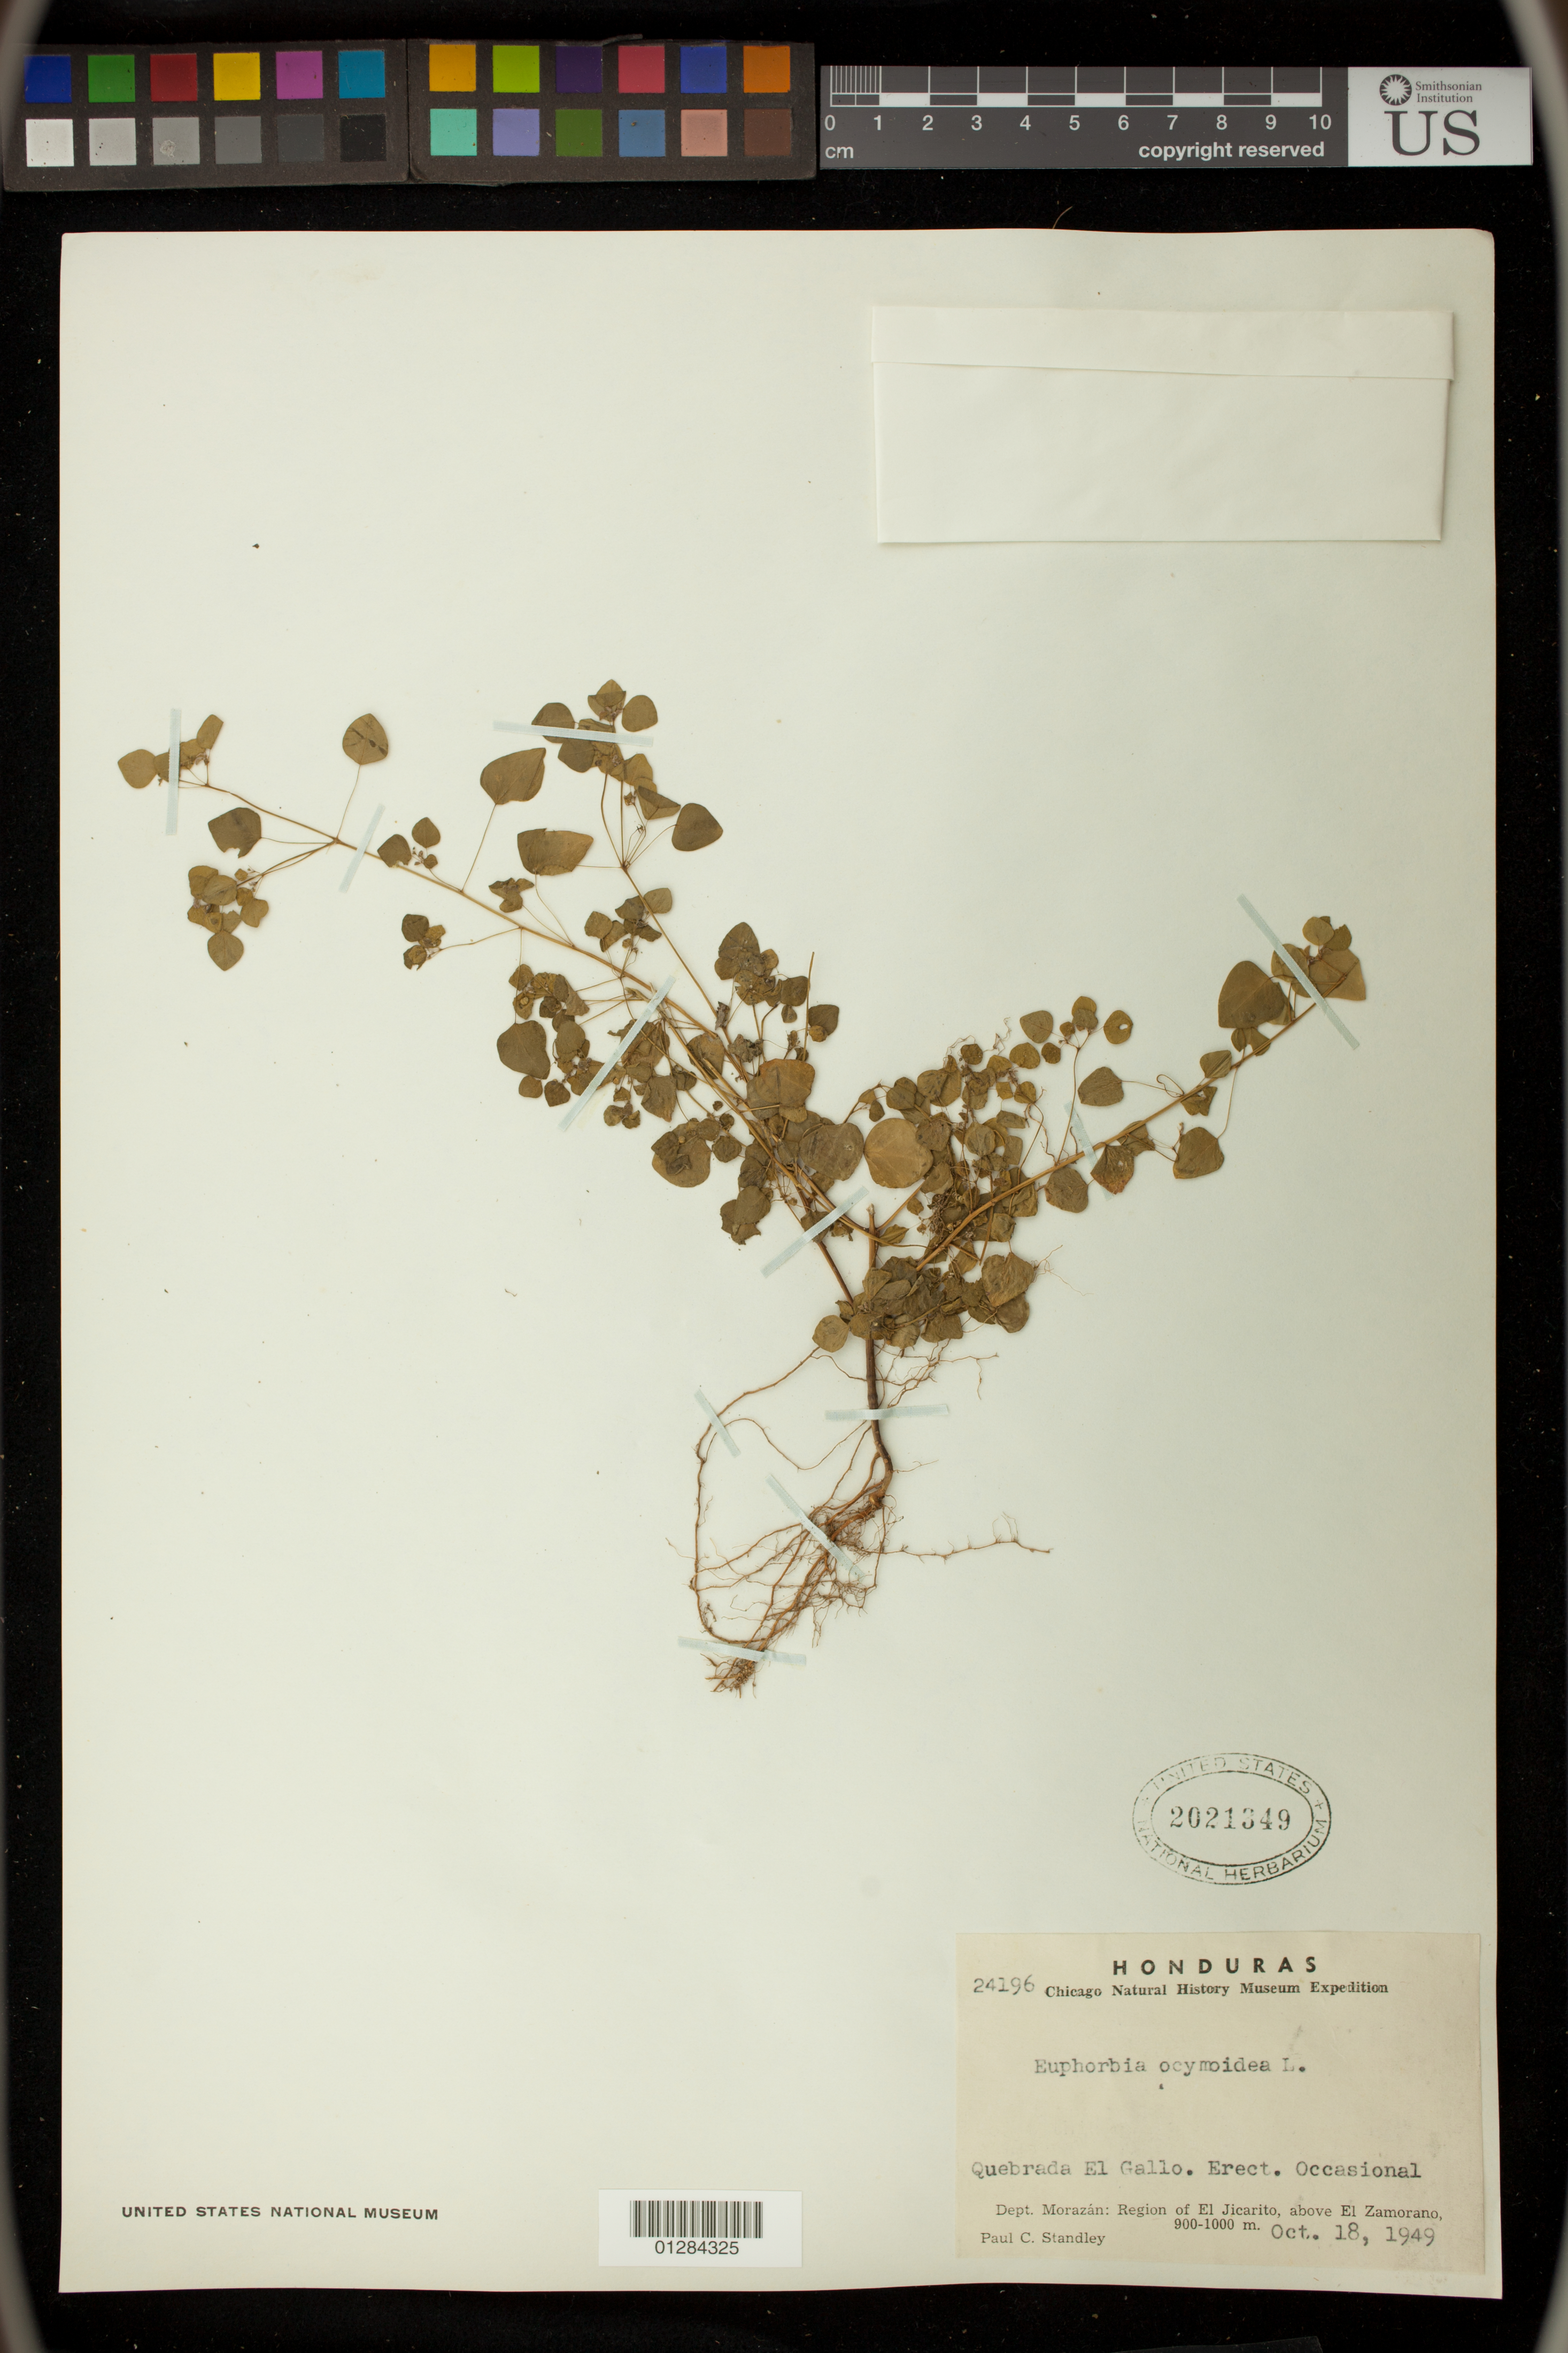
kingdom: Plantae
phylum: Tracheophyta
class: Magnoliopsida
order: Malpighiales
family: Euphorbiaceae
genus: Euphorbia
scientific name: Euphorbia ocymoidea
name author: L.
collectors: P. C. Standley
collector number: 24196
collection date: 1949-10-18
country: Honduras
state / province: Fco. Morazán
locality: Region of El Jicarito above El Zamorano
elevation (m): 900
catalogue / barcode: US 2021349